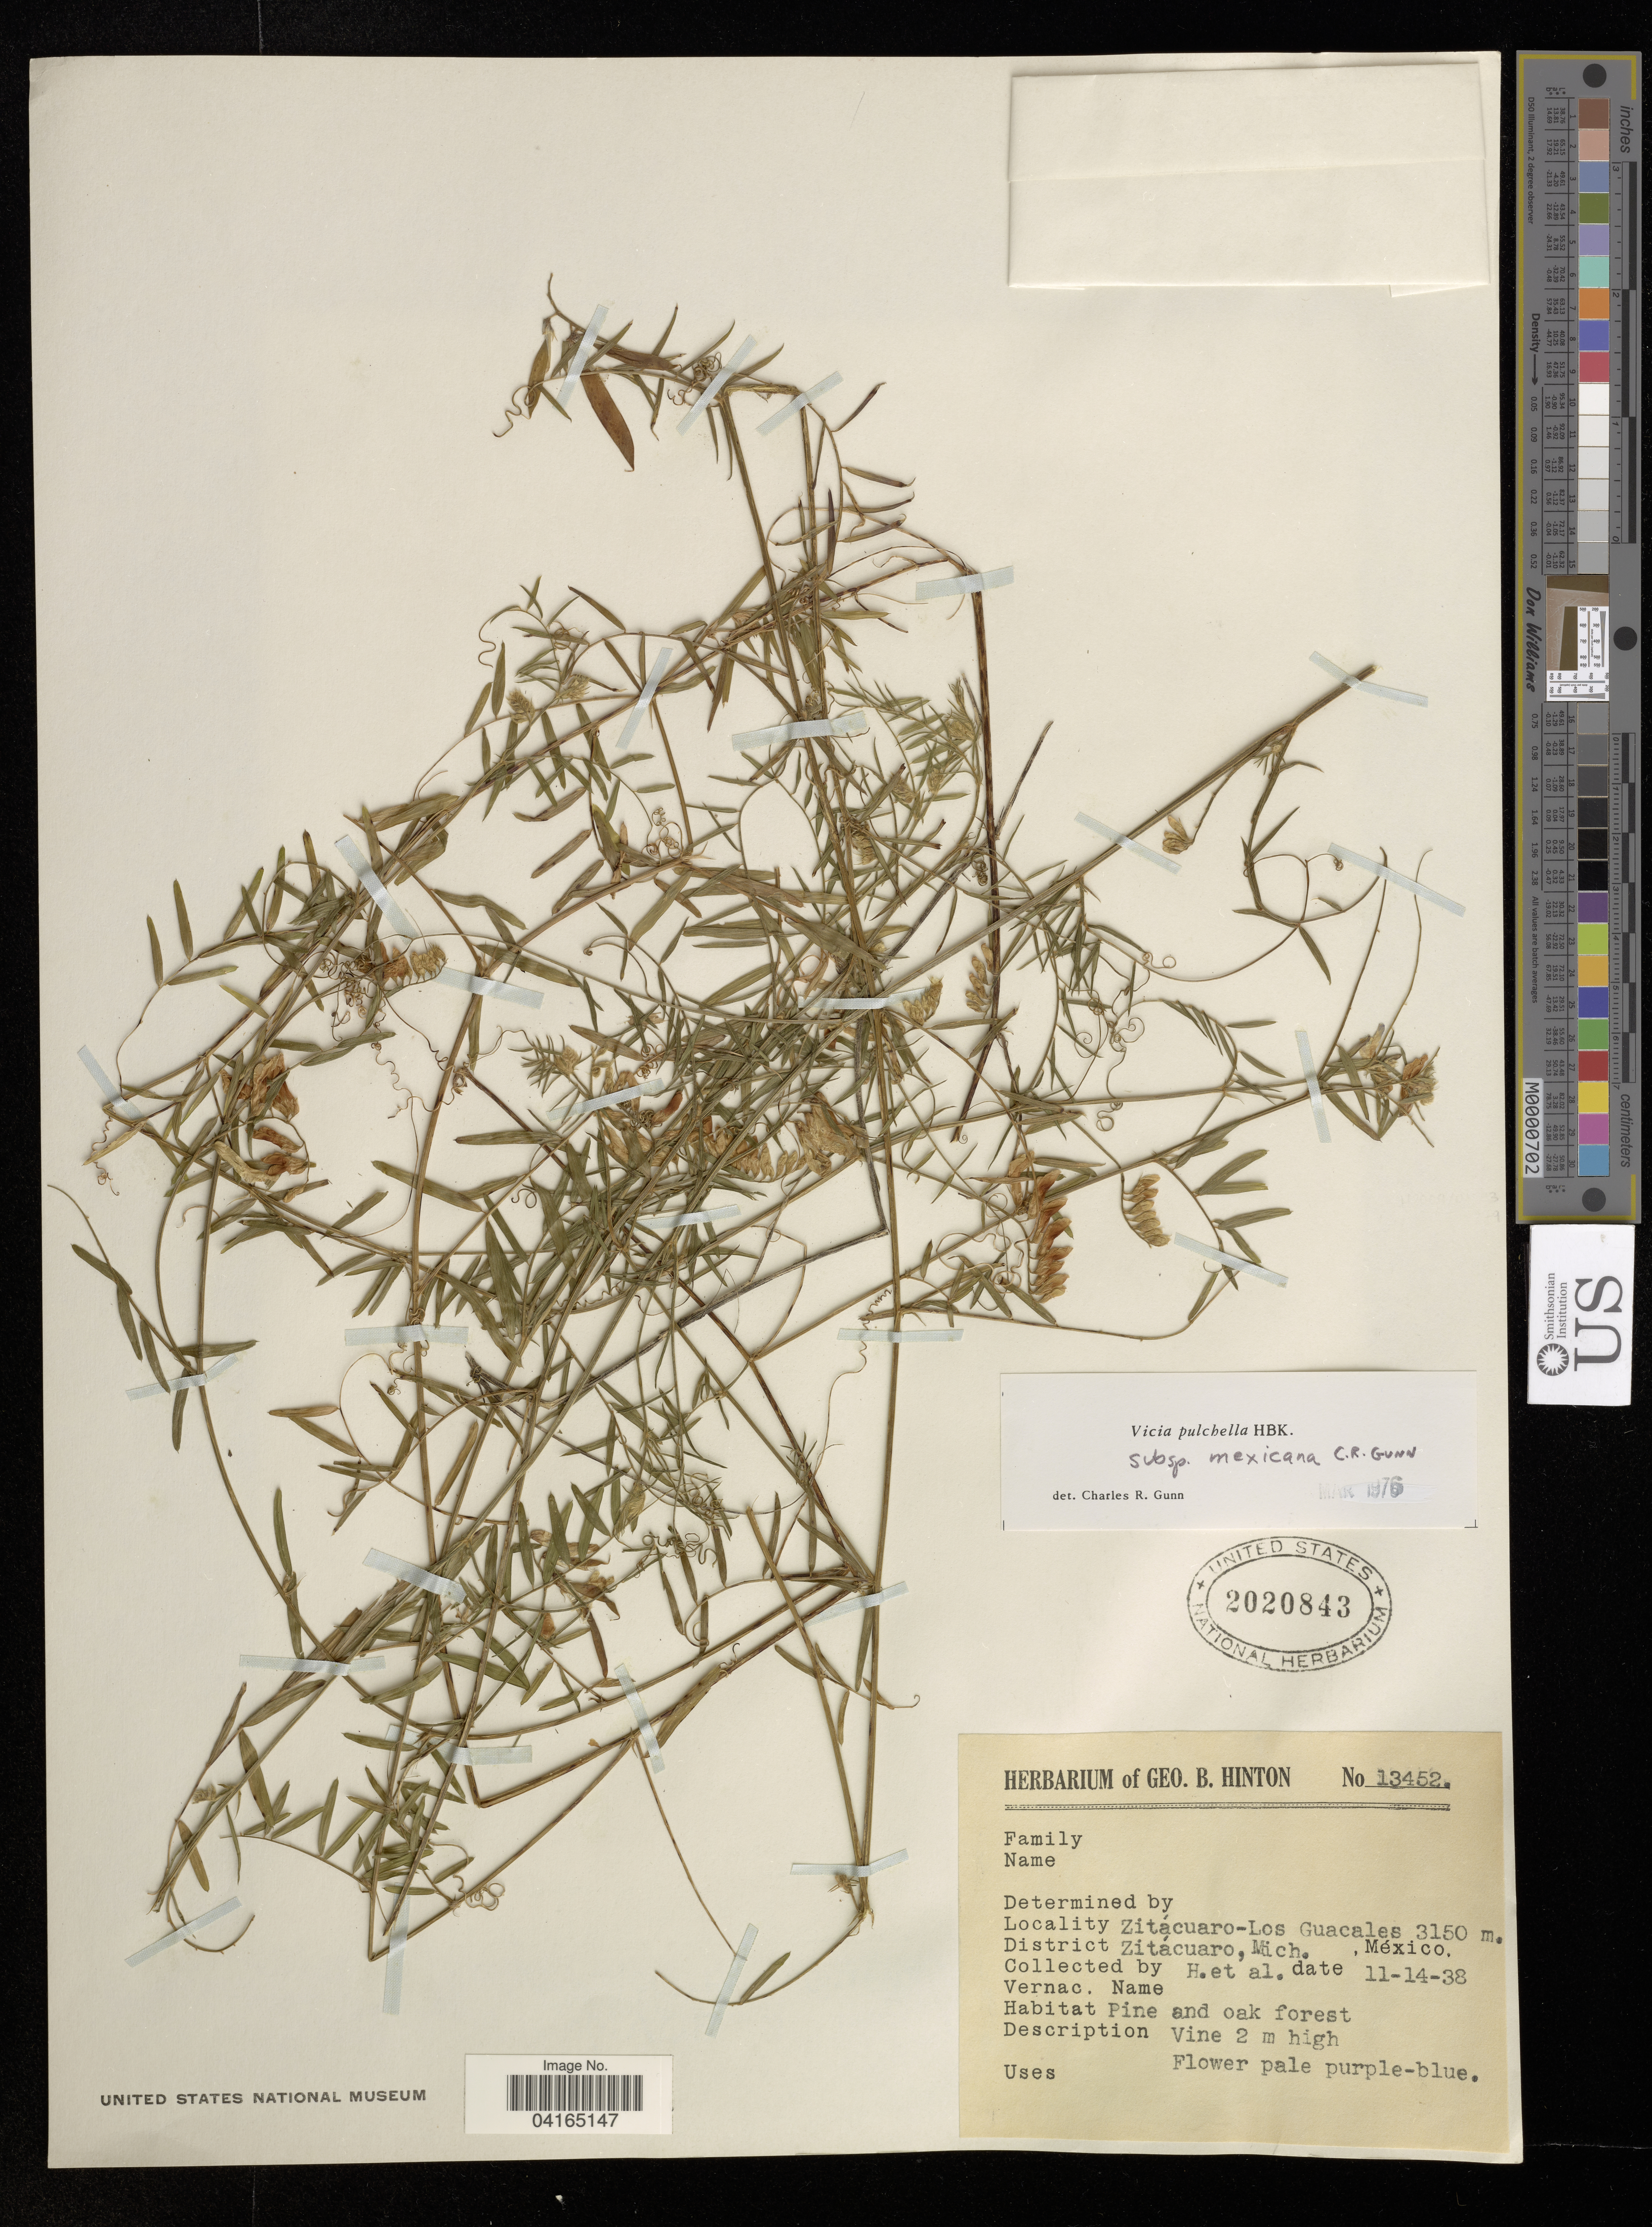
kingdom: Plantae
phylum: Tracheophyta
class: Magnoliopsida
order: Fabales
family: Fabaceae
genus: Vicia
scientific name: Vicia pulchella subsp. mexicana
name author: (Hemsl.) C.R. Gunn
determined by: Hechenleitner, Paulina, RBG Edinburgh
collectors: G. B. Hinton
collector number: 13452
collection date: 1938-11-14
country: Mexico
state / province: Michoacán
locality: Zitácuaro-Los Guacales. District Zitácuaro.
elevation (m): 3150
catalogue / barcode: US 2020843